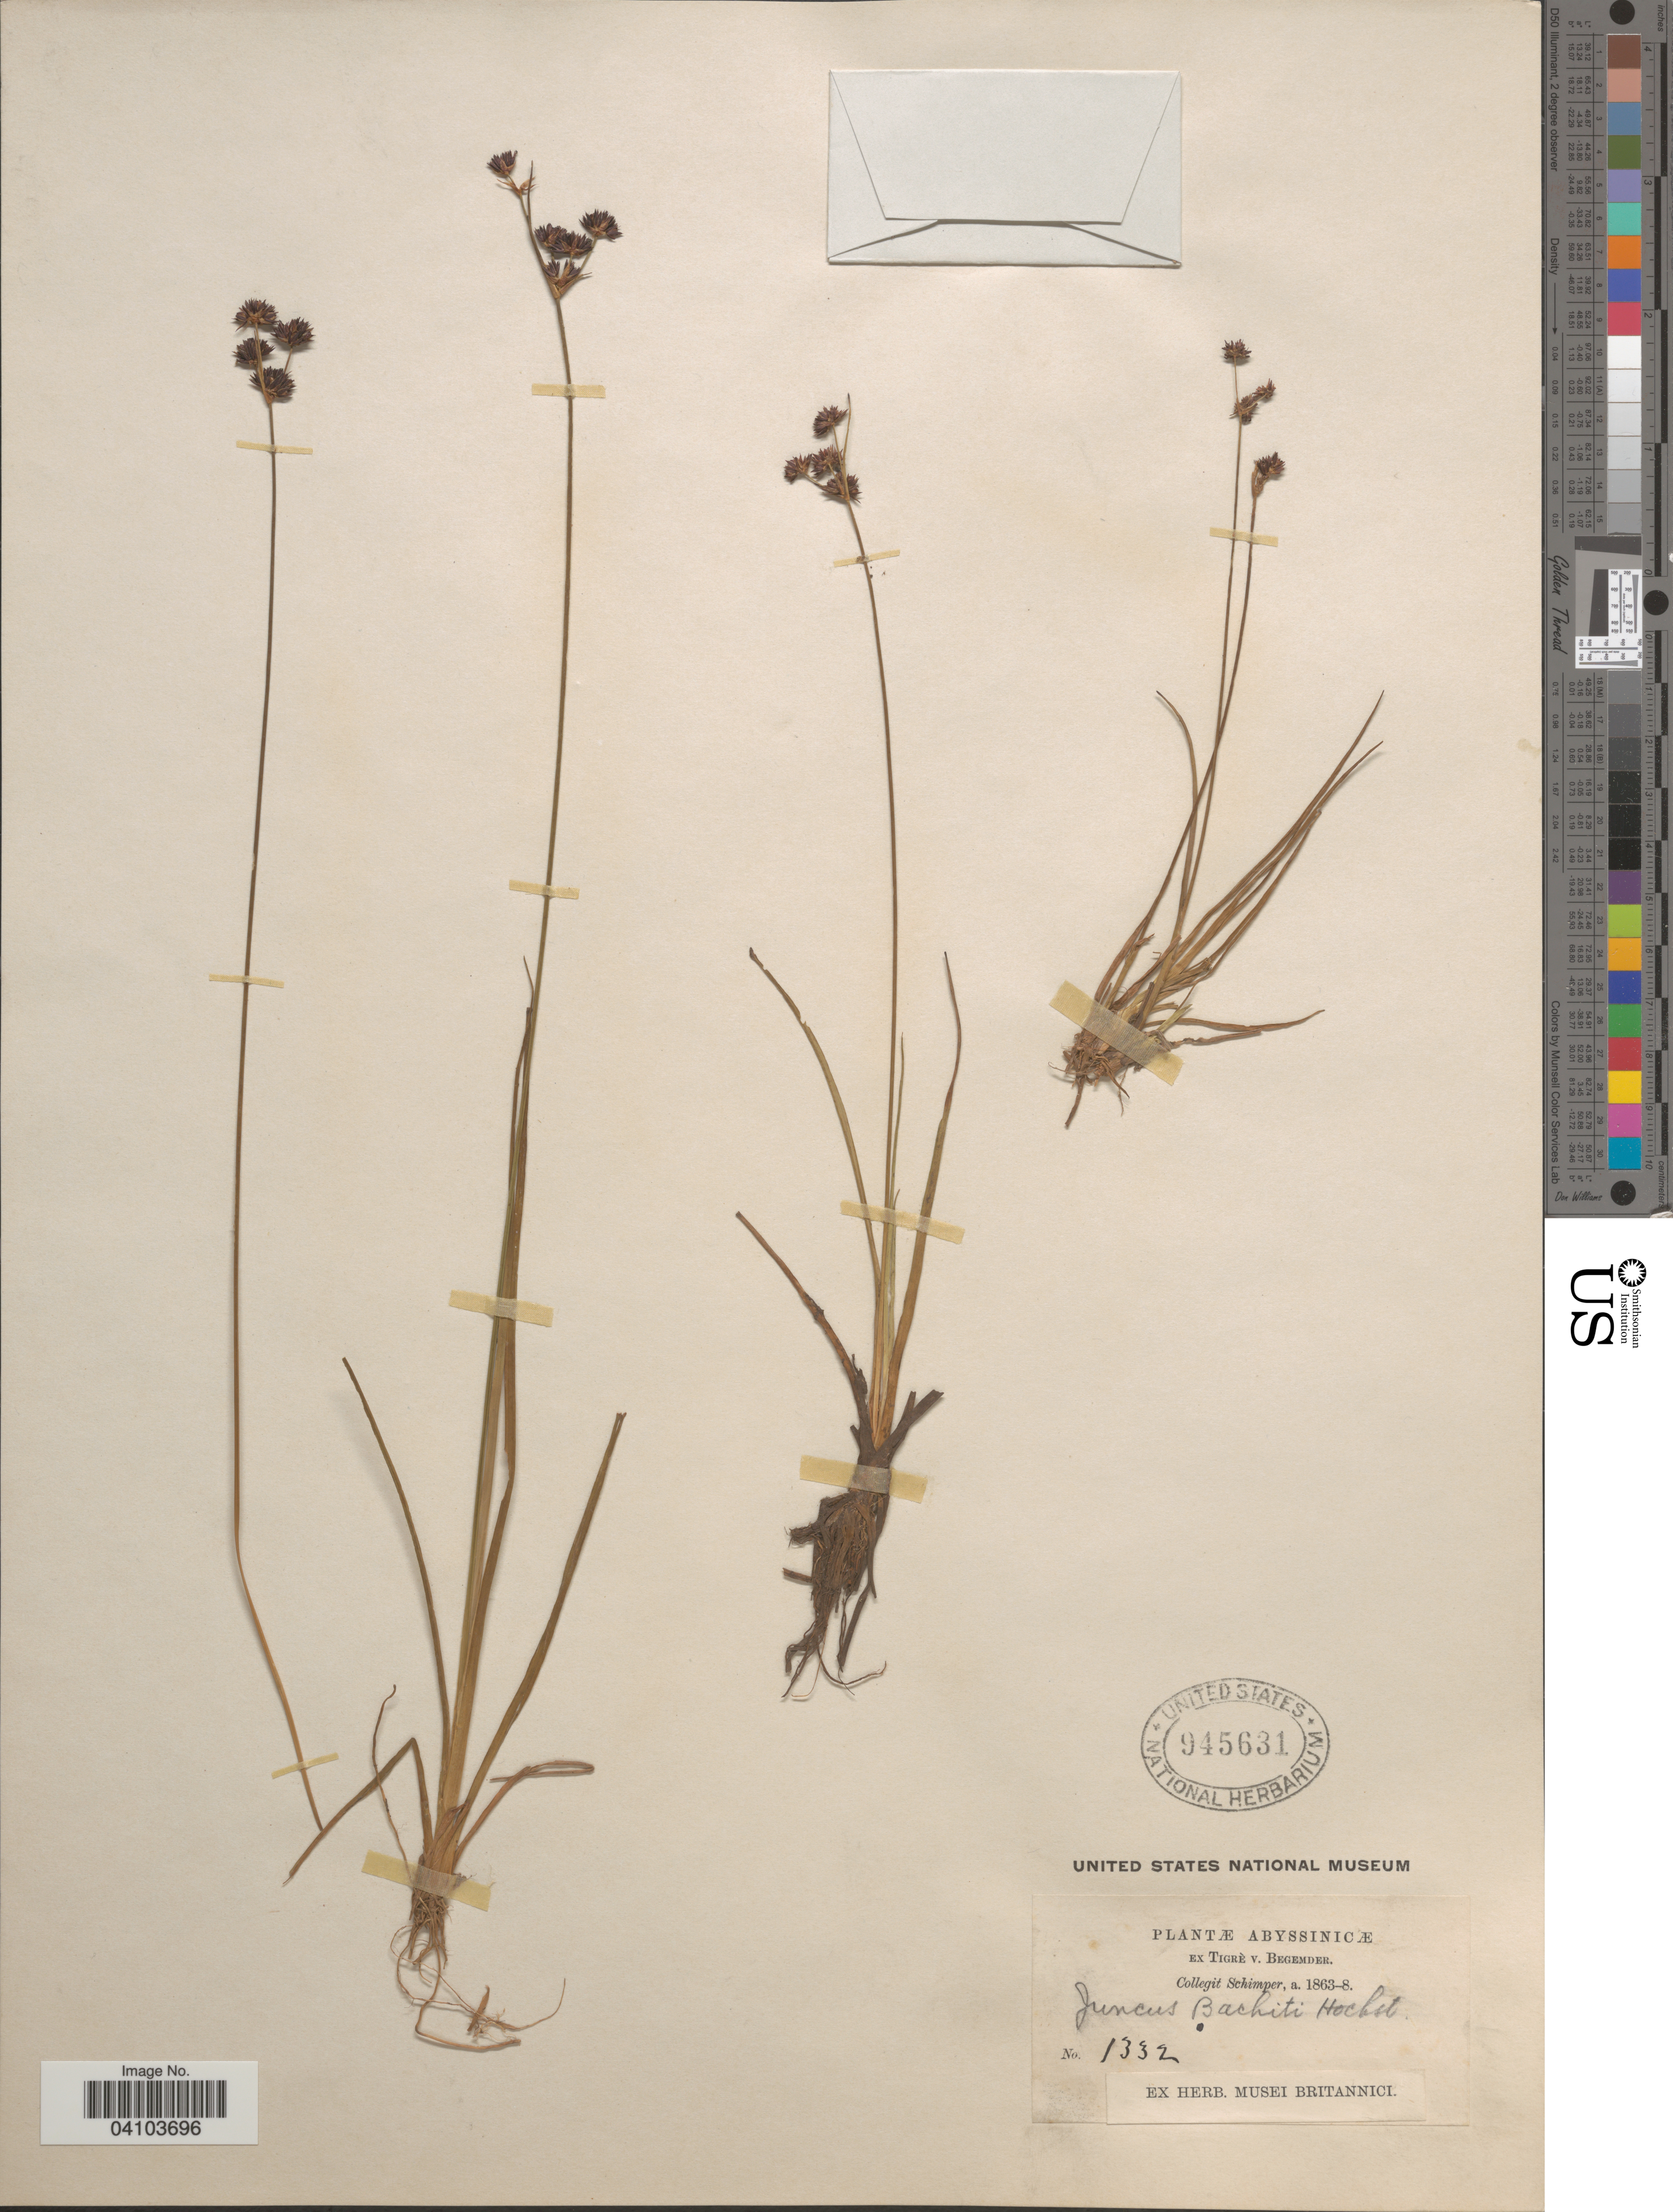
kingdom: Plantae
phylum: Tracheophyta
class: Liliopsida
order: Poales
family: Juncaceae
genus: Juncus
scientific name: Juncus bachiti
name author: Hochst. ex Steud.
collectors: -. Schimper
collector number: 1332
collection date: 1863/1868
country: Ethiopia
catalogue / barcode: US 945631